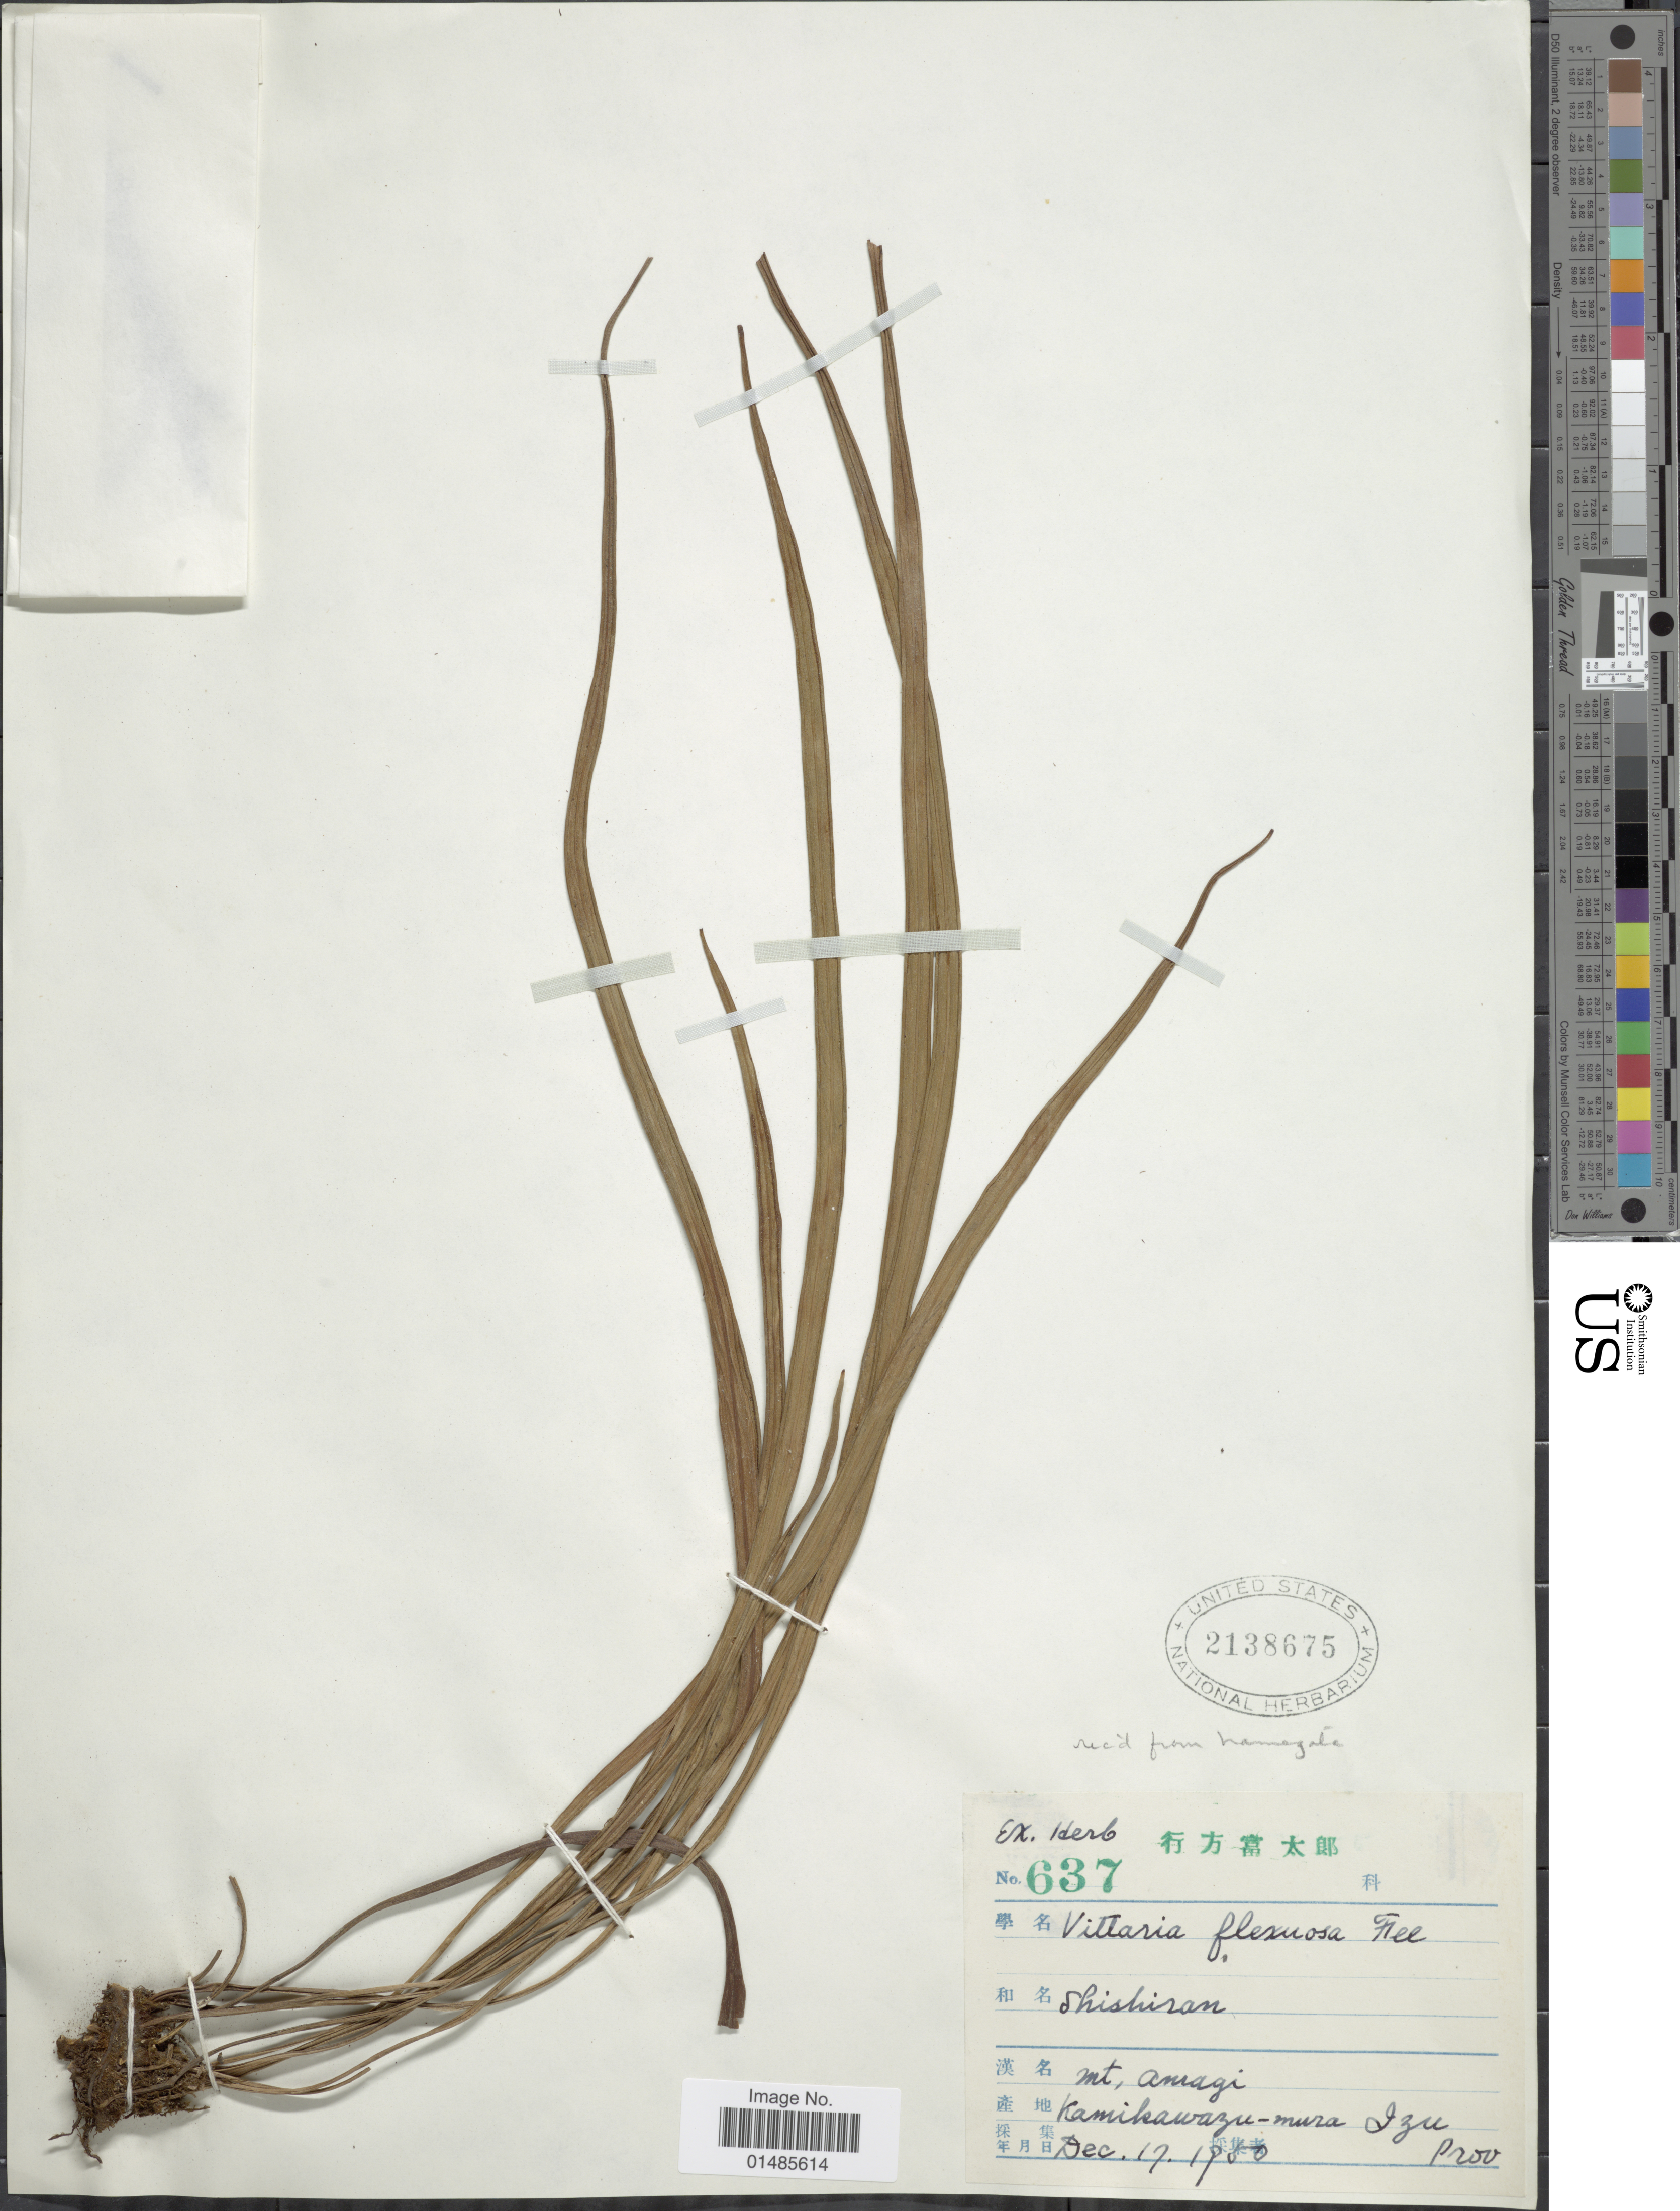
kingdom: Plantae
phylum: Tracheophyta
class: Polypodiopsida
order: Polypodiales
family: Pteridaceae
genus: Haplopteris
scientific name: Haplopteris flexuosa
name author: (Fée) E.H. Crane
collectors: ex herb. Tomitaro Namegata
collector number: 637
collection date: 1950-12-17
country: Japan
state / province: Sizuoka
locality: Mt. Amagi, Kamikawazu-mura Izu Prov.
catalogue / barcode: US 2138675